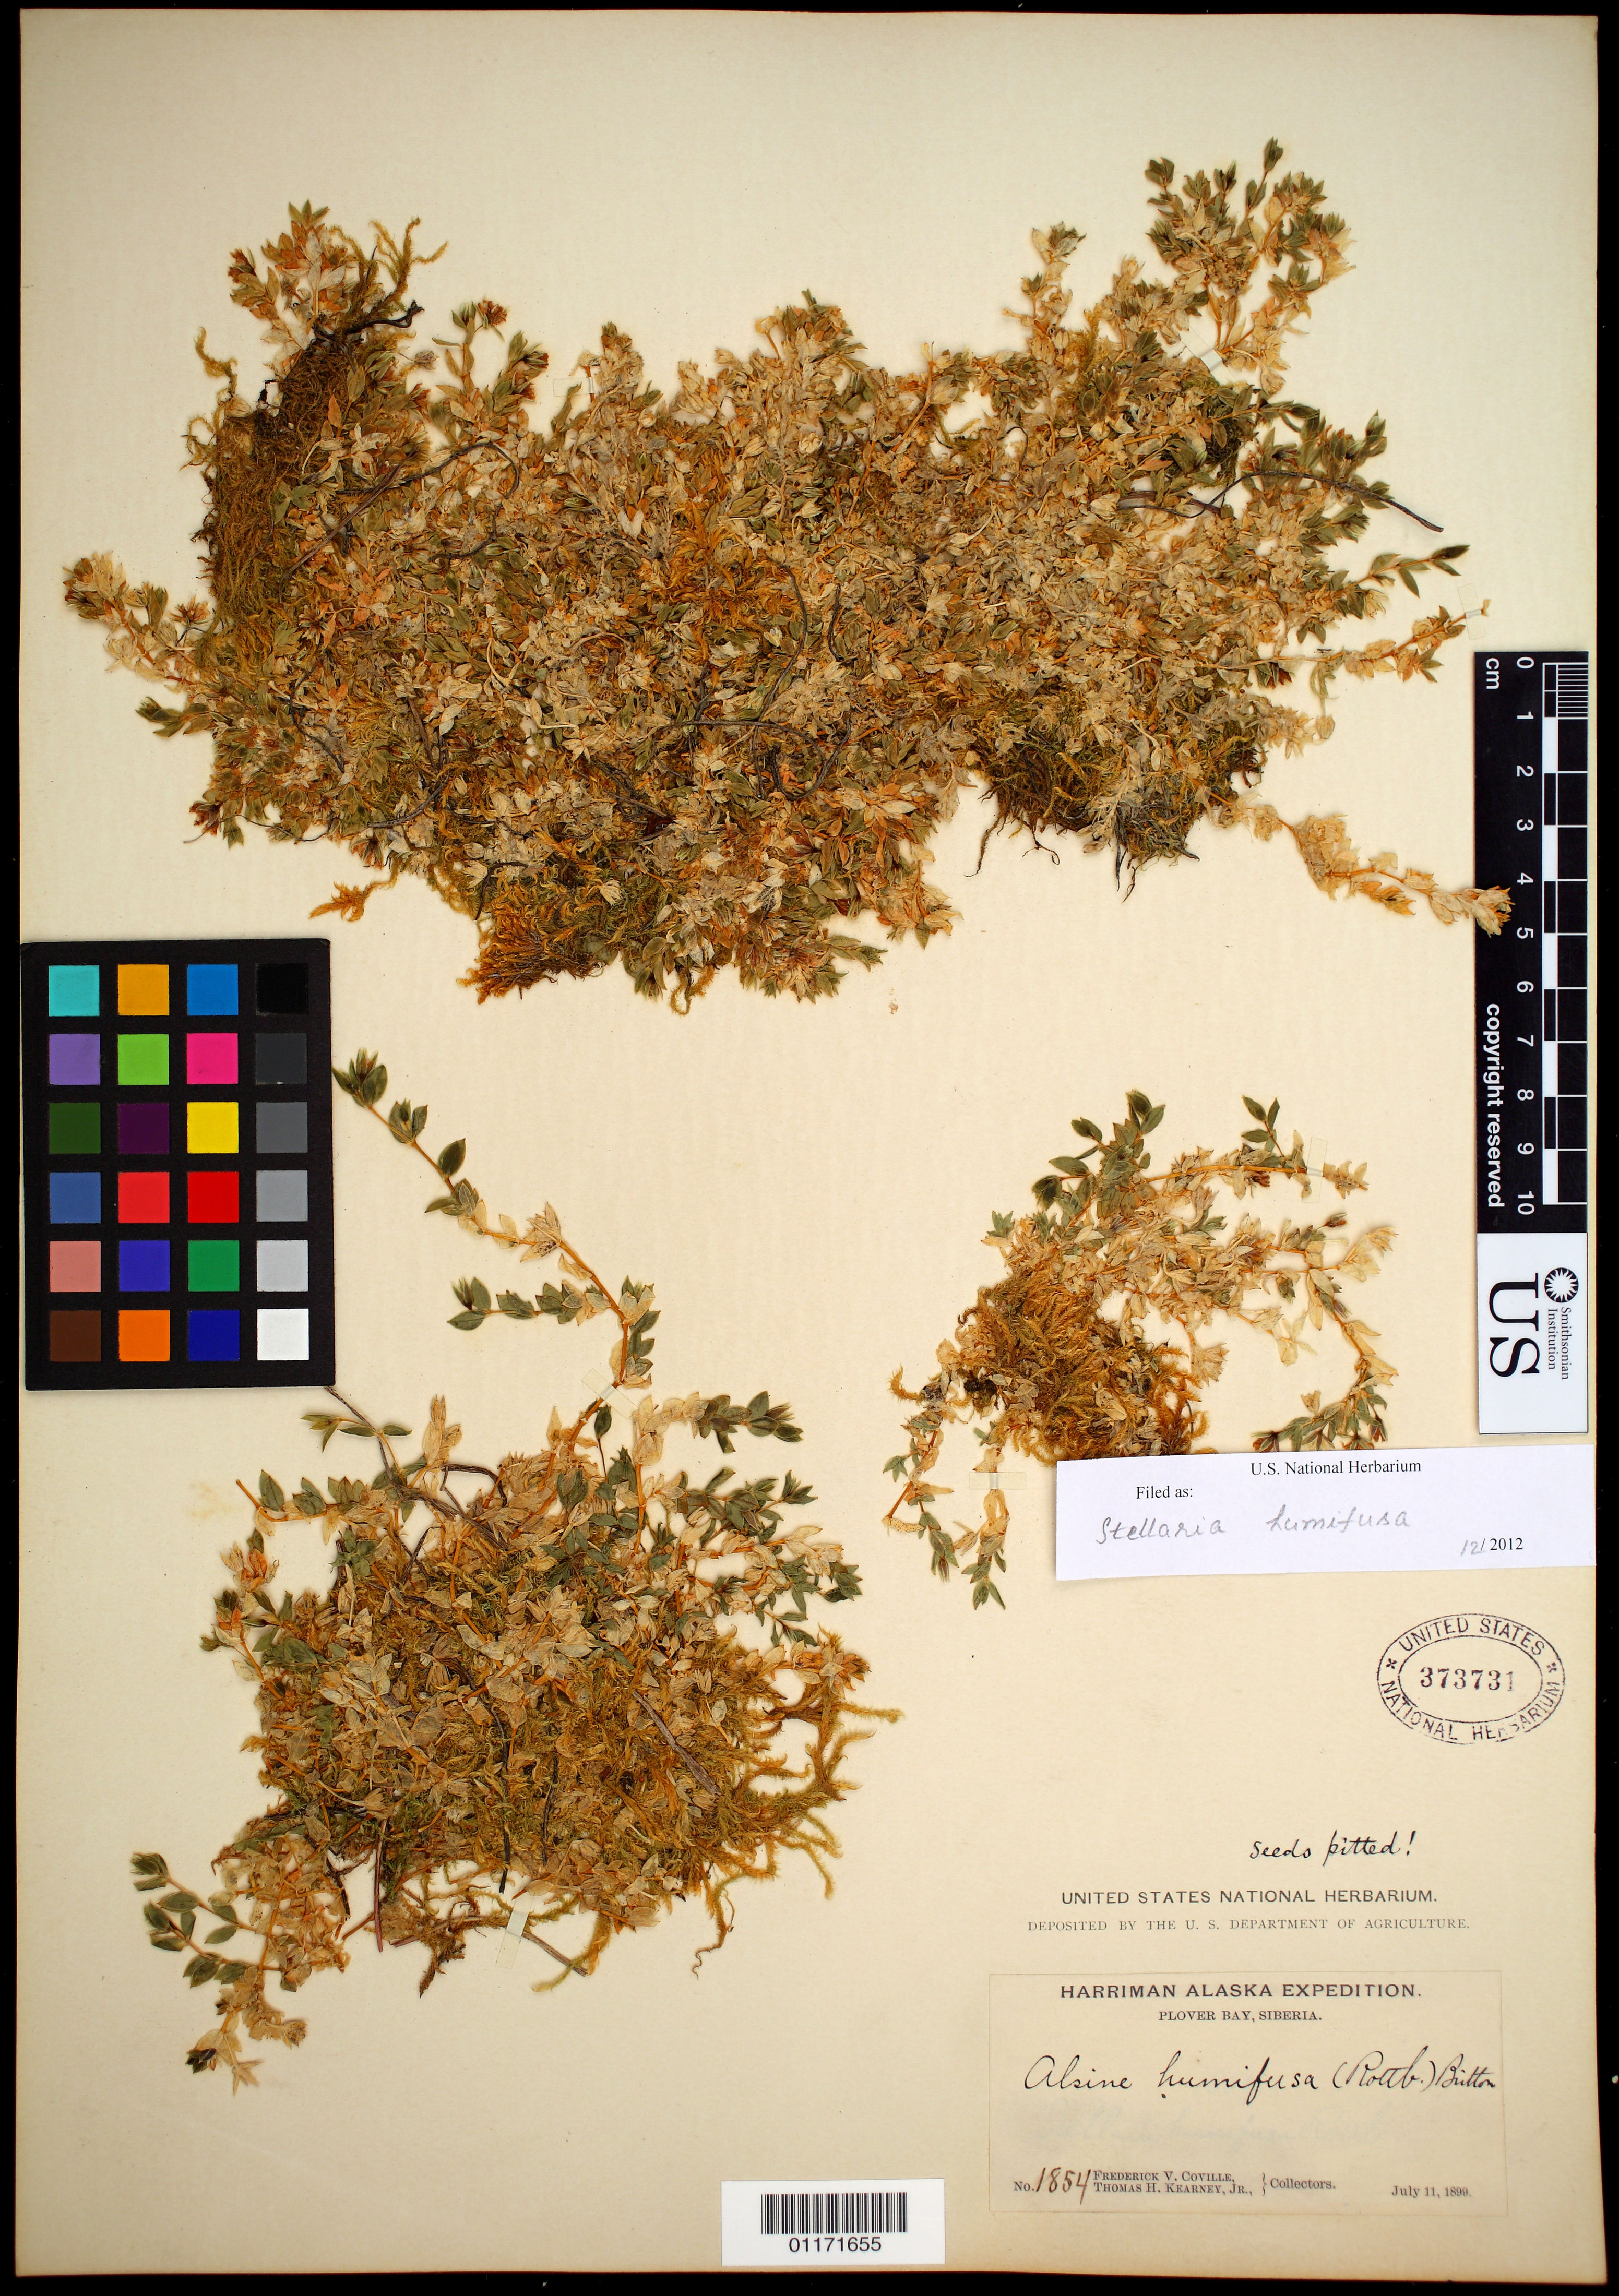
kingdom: Plantae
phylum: Tracheophyta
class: Magnoliopsida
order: Caryophyllales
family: Caryophyllaceae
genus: Stellaria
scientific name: Stellaria humifusa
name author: Rottb.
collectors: F. V. Coville & T. H. Kearney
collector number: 1854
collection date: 1899-07-11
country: United States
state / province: Alaska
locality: Plover Bay. [Plover [Providence] Bay is on the easternmost tip of the Russian far east, on Chukotka Pen.]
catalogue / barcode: US 373731